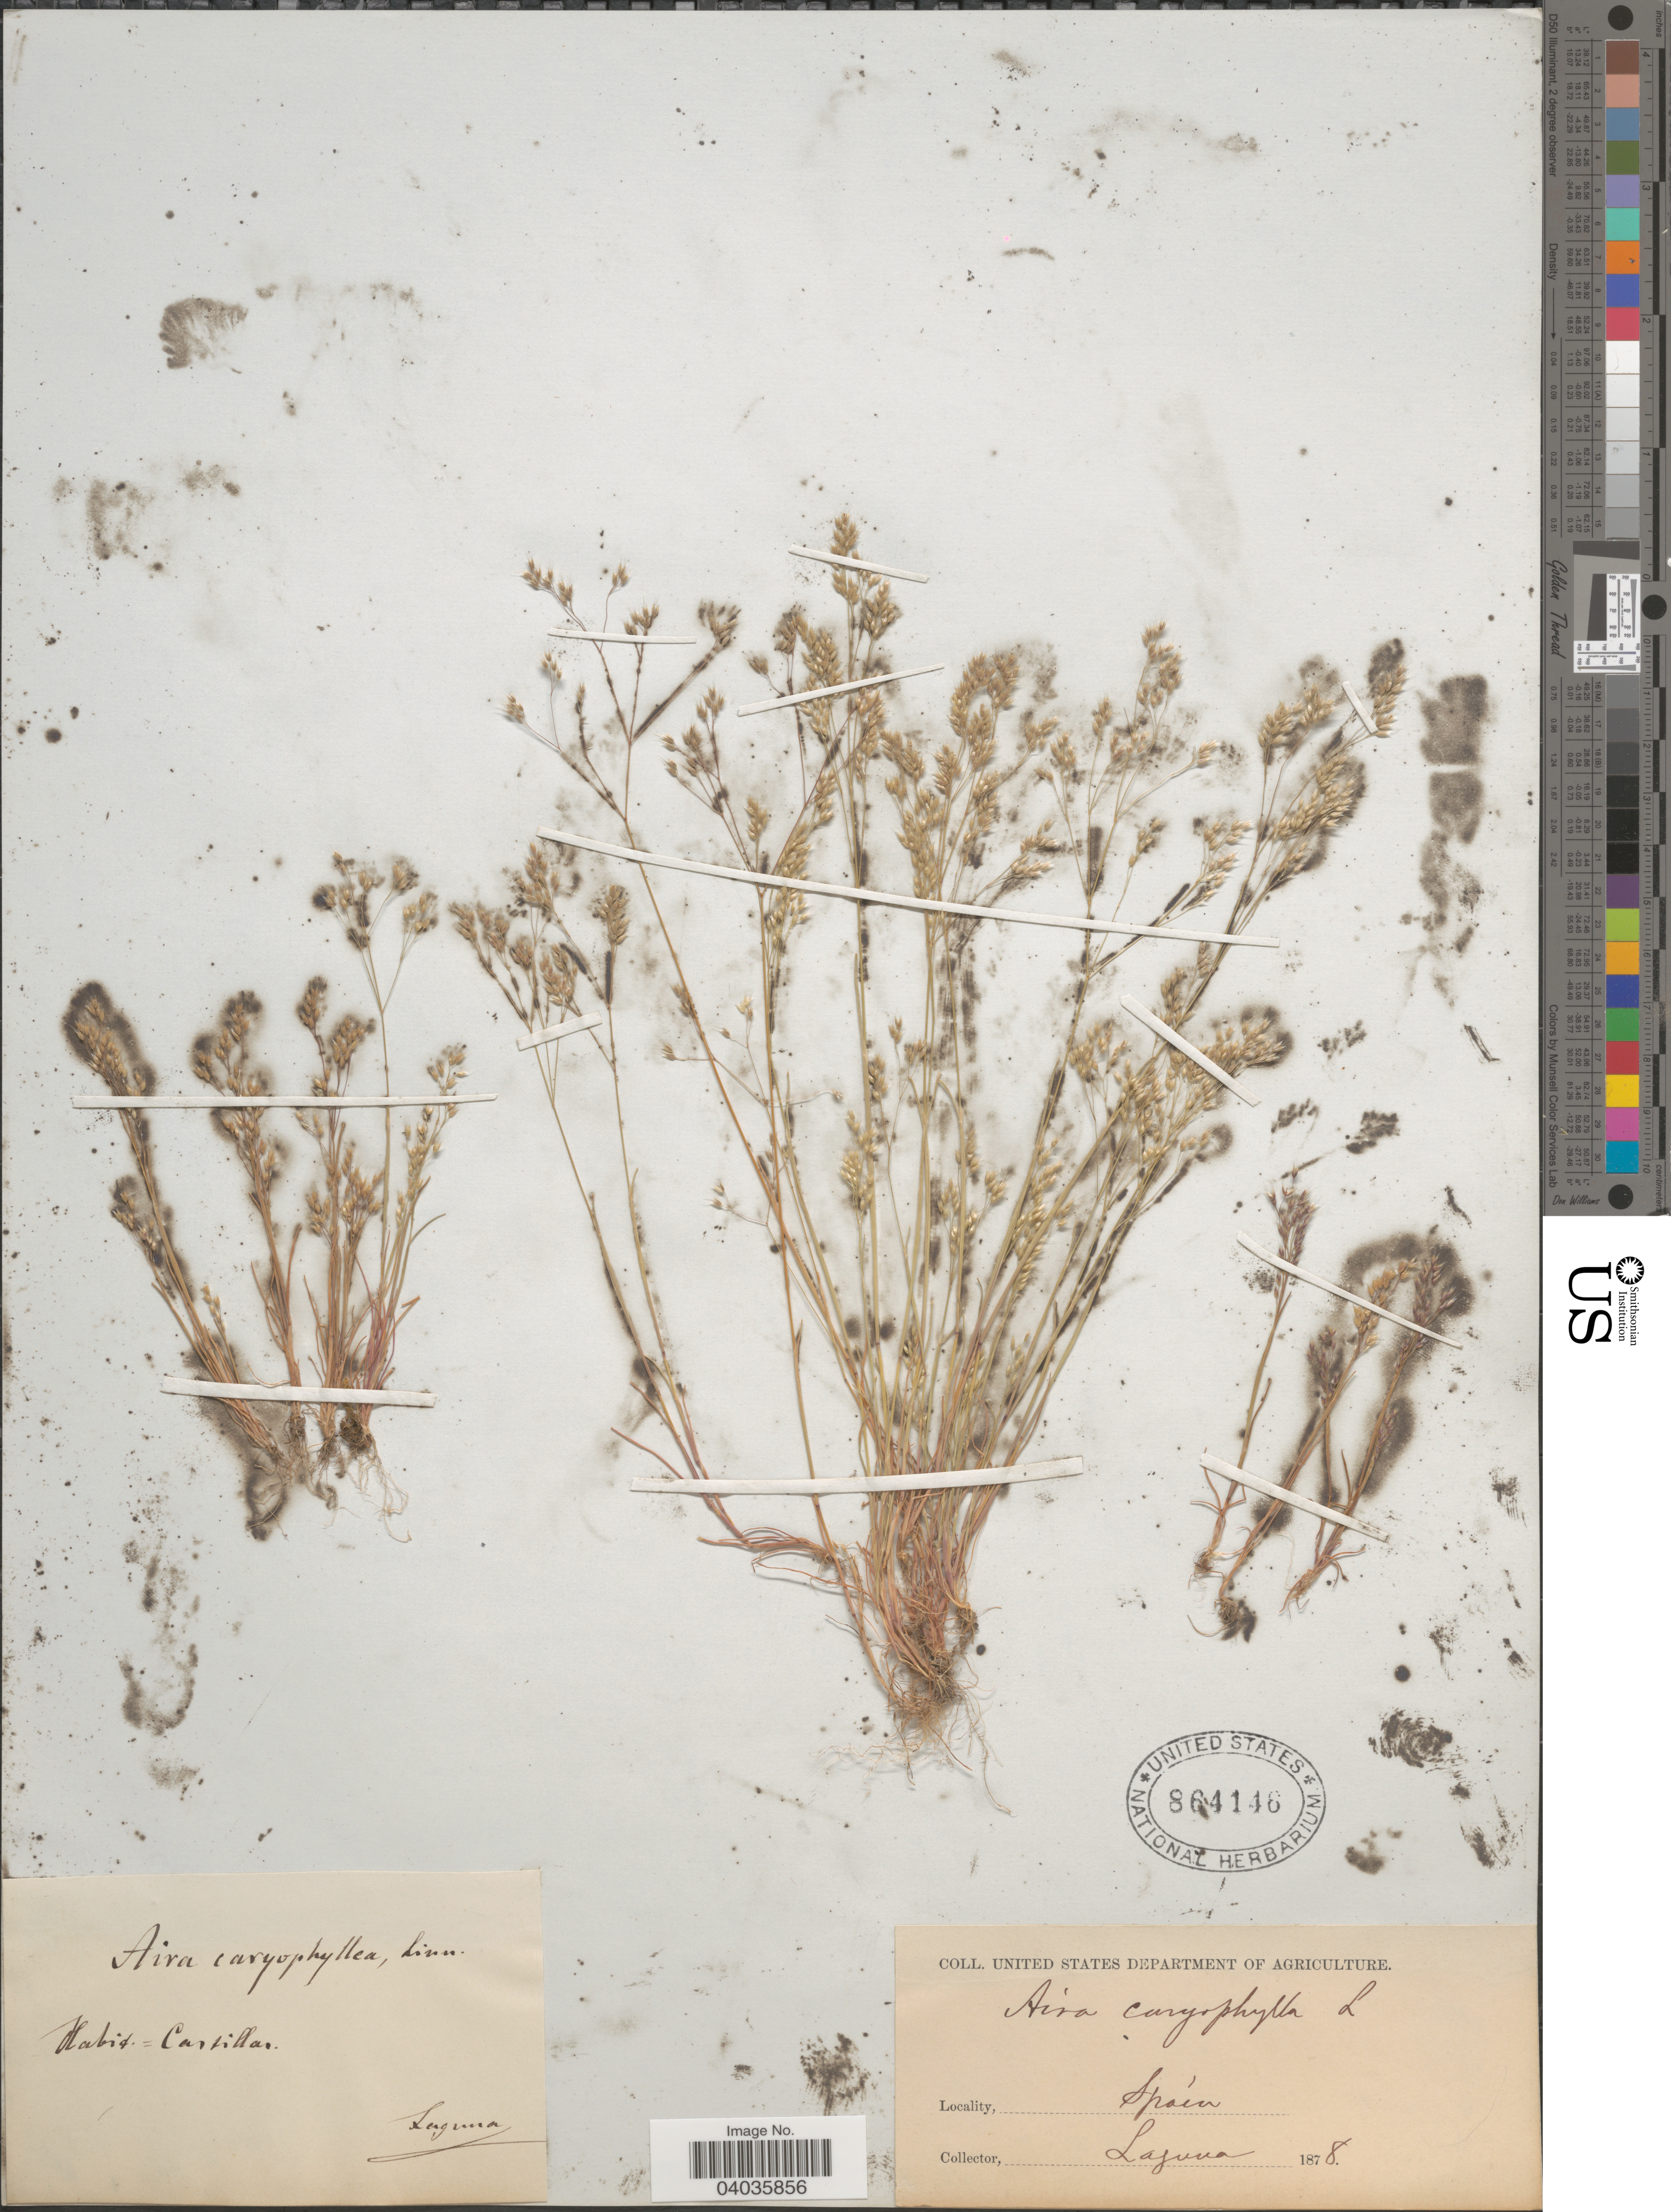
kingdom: Plantae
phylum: Tracheophyta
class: Liliopsida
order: Poales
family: Poaceae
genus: Aira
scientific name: Aira caryophyllea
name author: L.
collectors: -. Laguna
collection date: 1878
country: Spain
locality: Castillas.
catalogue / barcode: US 864146